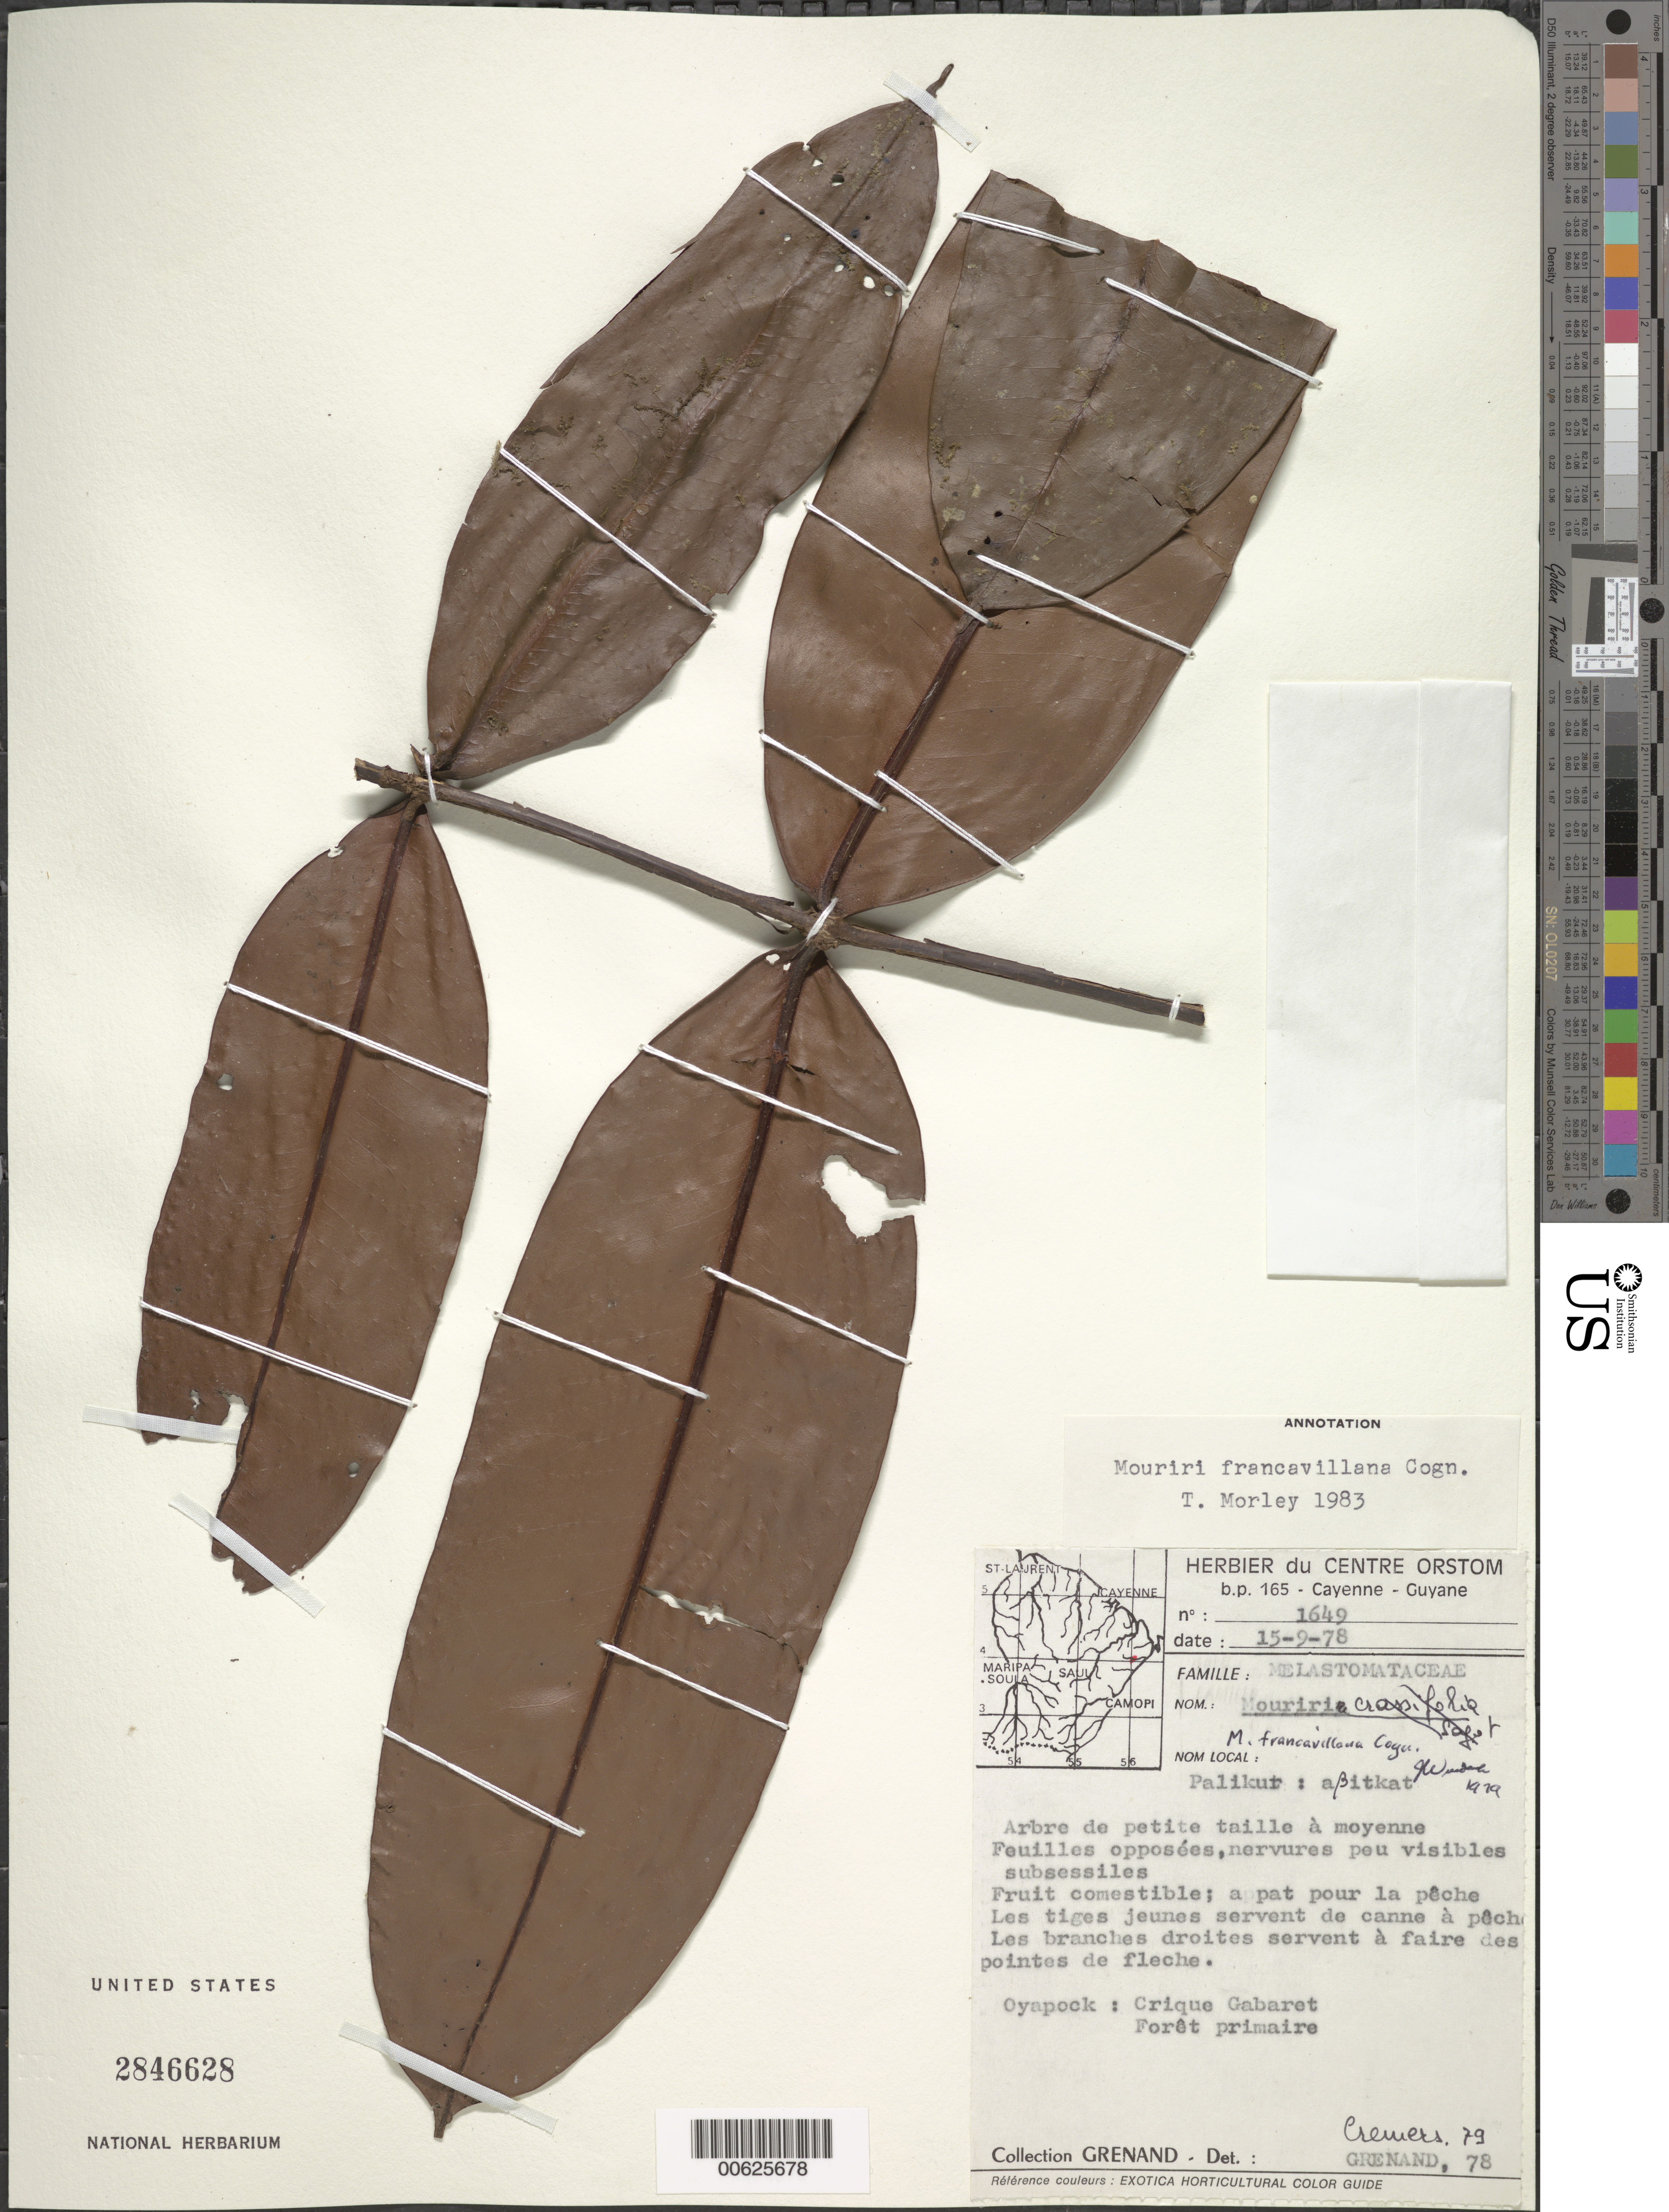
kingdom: Plantae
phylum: Tracheophyta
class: Magnoliopsida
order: Myrtales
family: Melastomataceae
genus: Mouriri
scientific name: Mouriri francavillana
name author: Cogn.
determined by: Morley, T.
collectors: P. Grenand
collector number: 1649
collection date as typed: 15-Sep-78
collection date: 1978-09-15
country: French Guiana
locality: Crique Gabaret, Oyapock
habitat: Foret primaire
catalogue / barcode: US 2846628